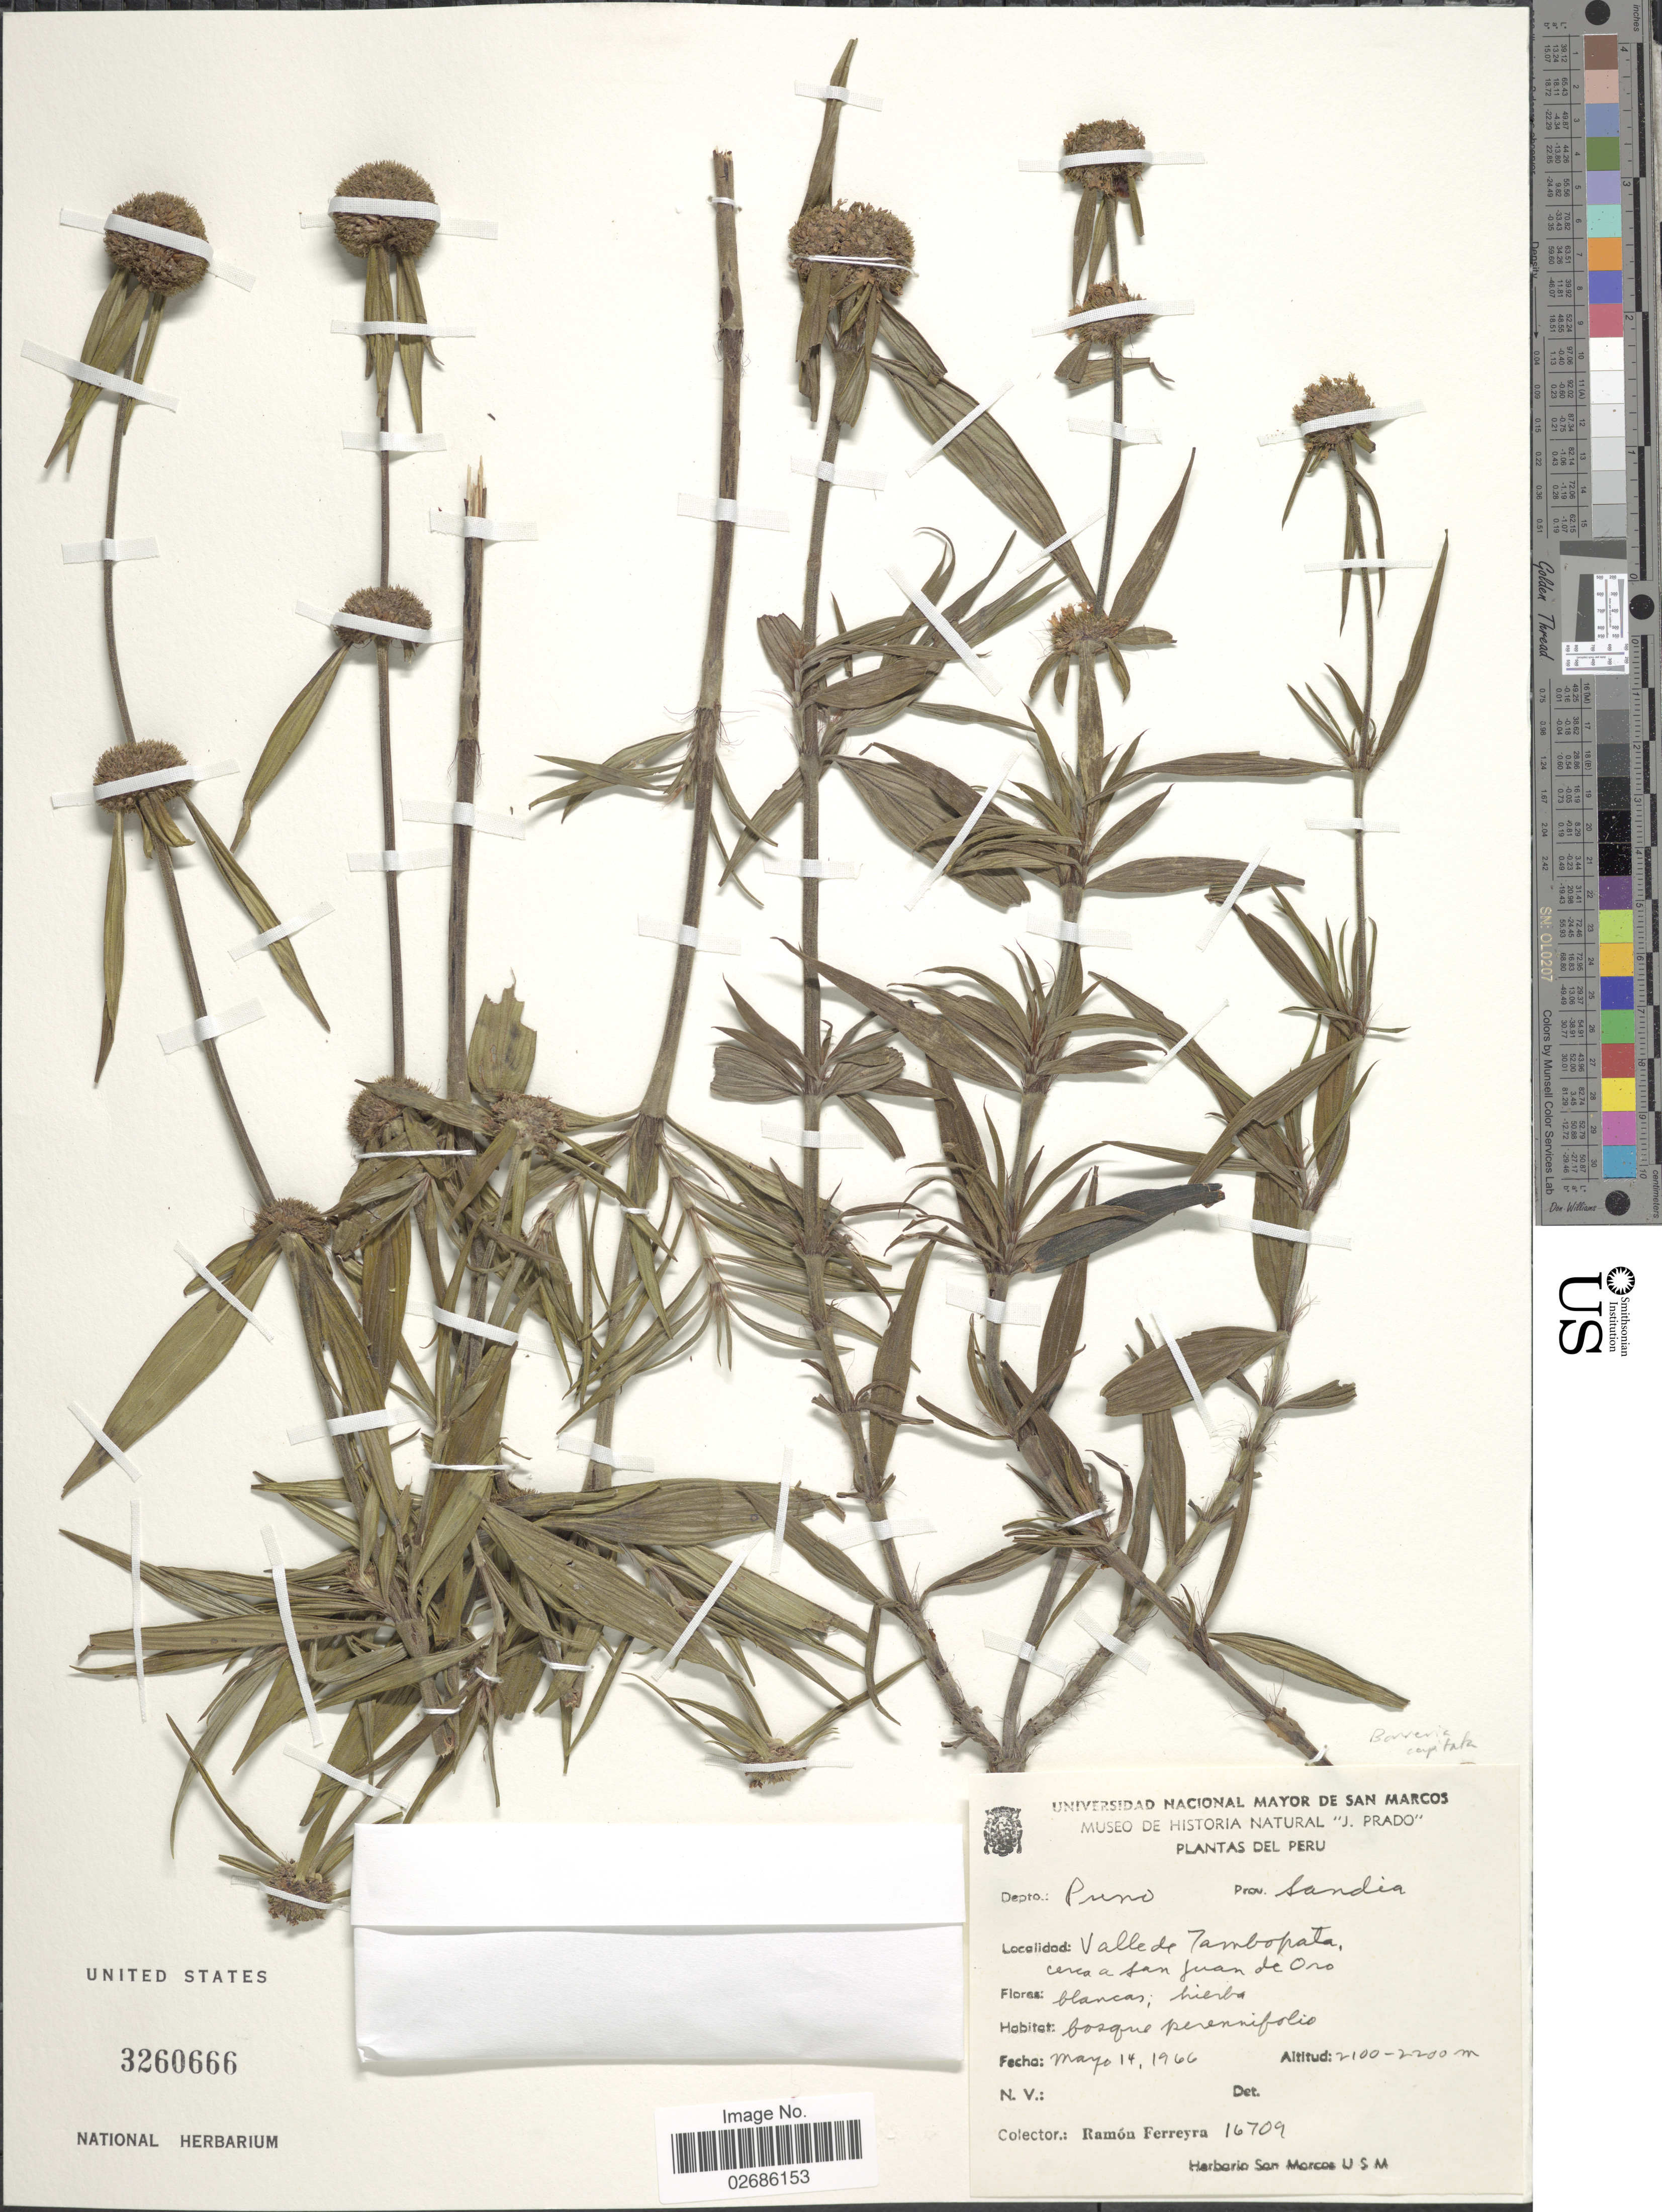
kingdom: Plantae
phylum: Tracheophyta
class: Magnoliopsida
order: Gentianales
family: Rubiaceae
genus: Borreria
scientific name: Borreria capitata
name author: (Ruiz & Pav.) DC.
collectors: R. A. Ferreyra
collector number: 16709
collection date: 1966-05-14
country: Peru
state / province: Puno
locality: Depto.: Puno. Prov. Sandia. Valle de Tambopata, cerca a San Juan de Oro.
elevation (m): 2100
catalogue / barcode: US 3260666